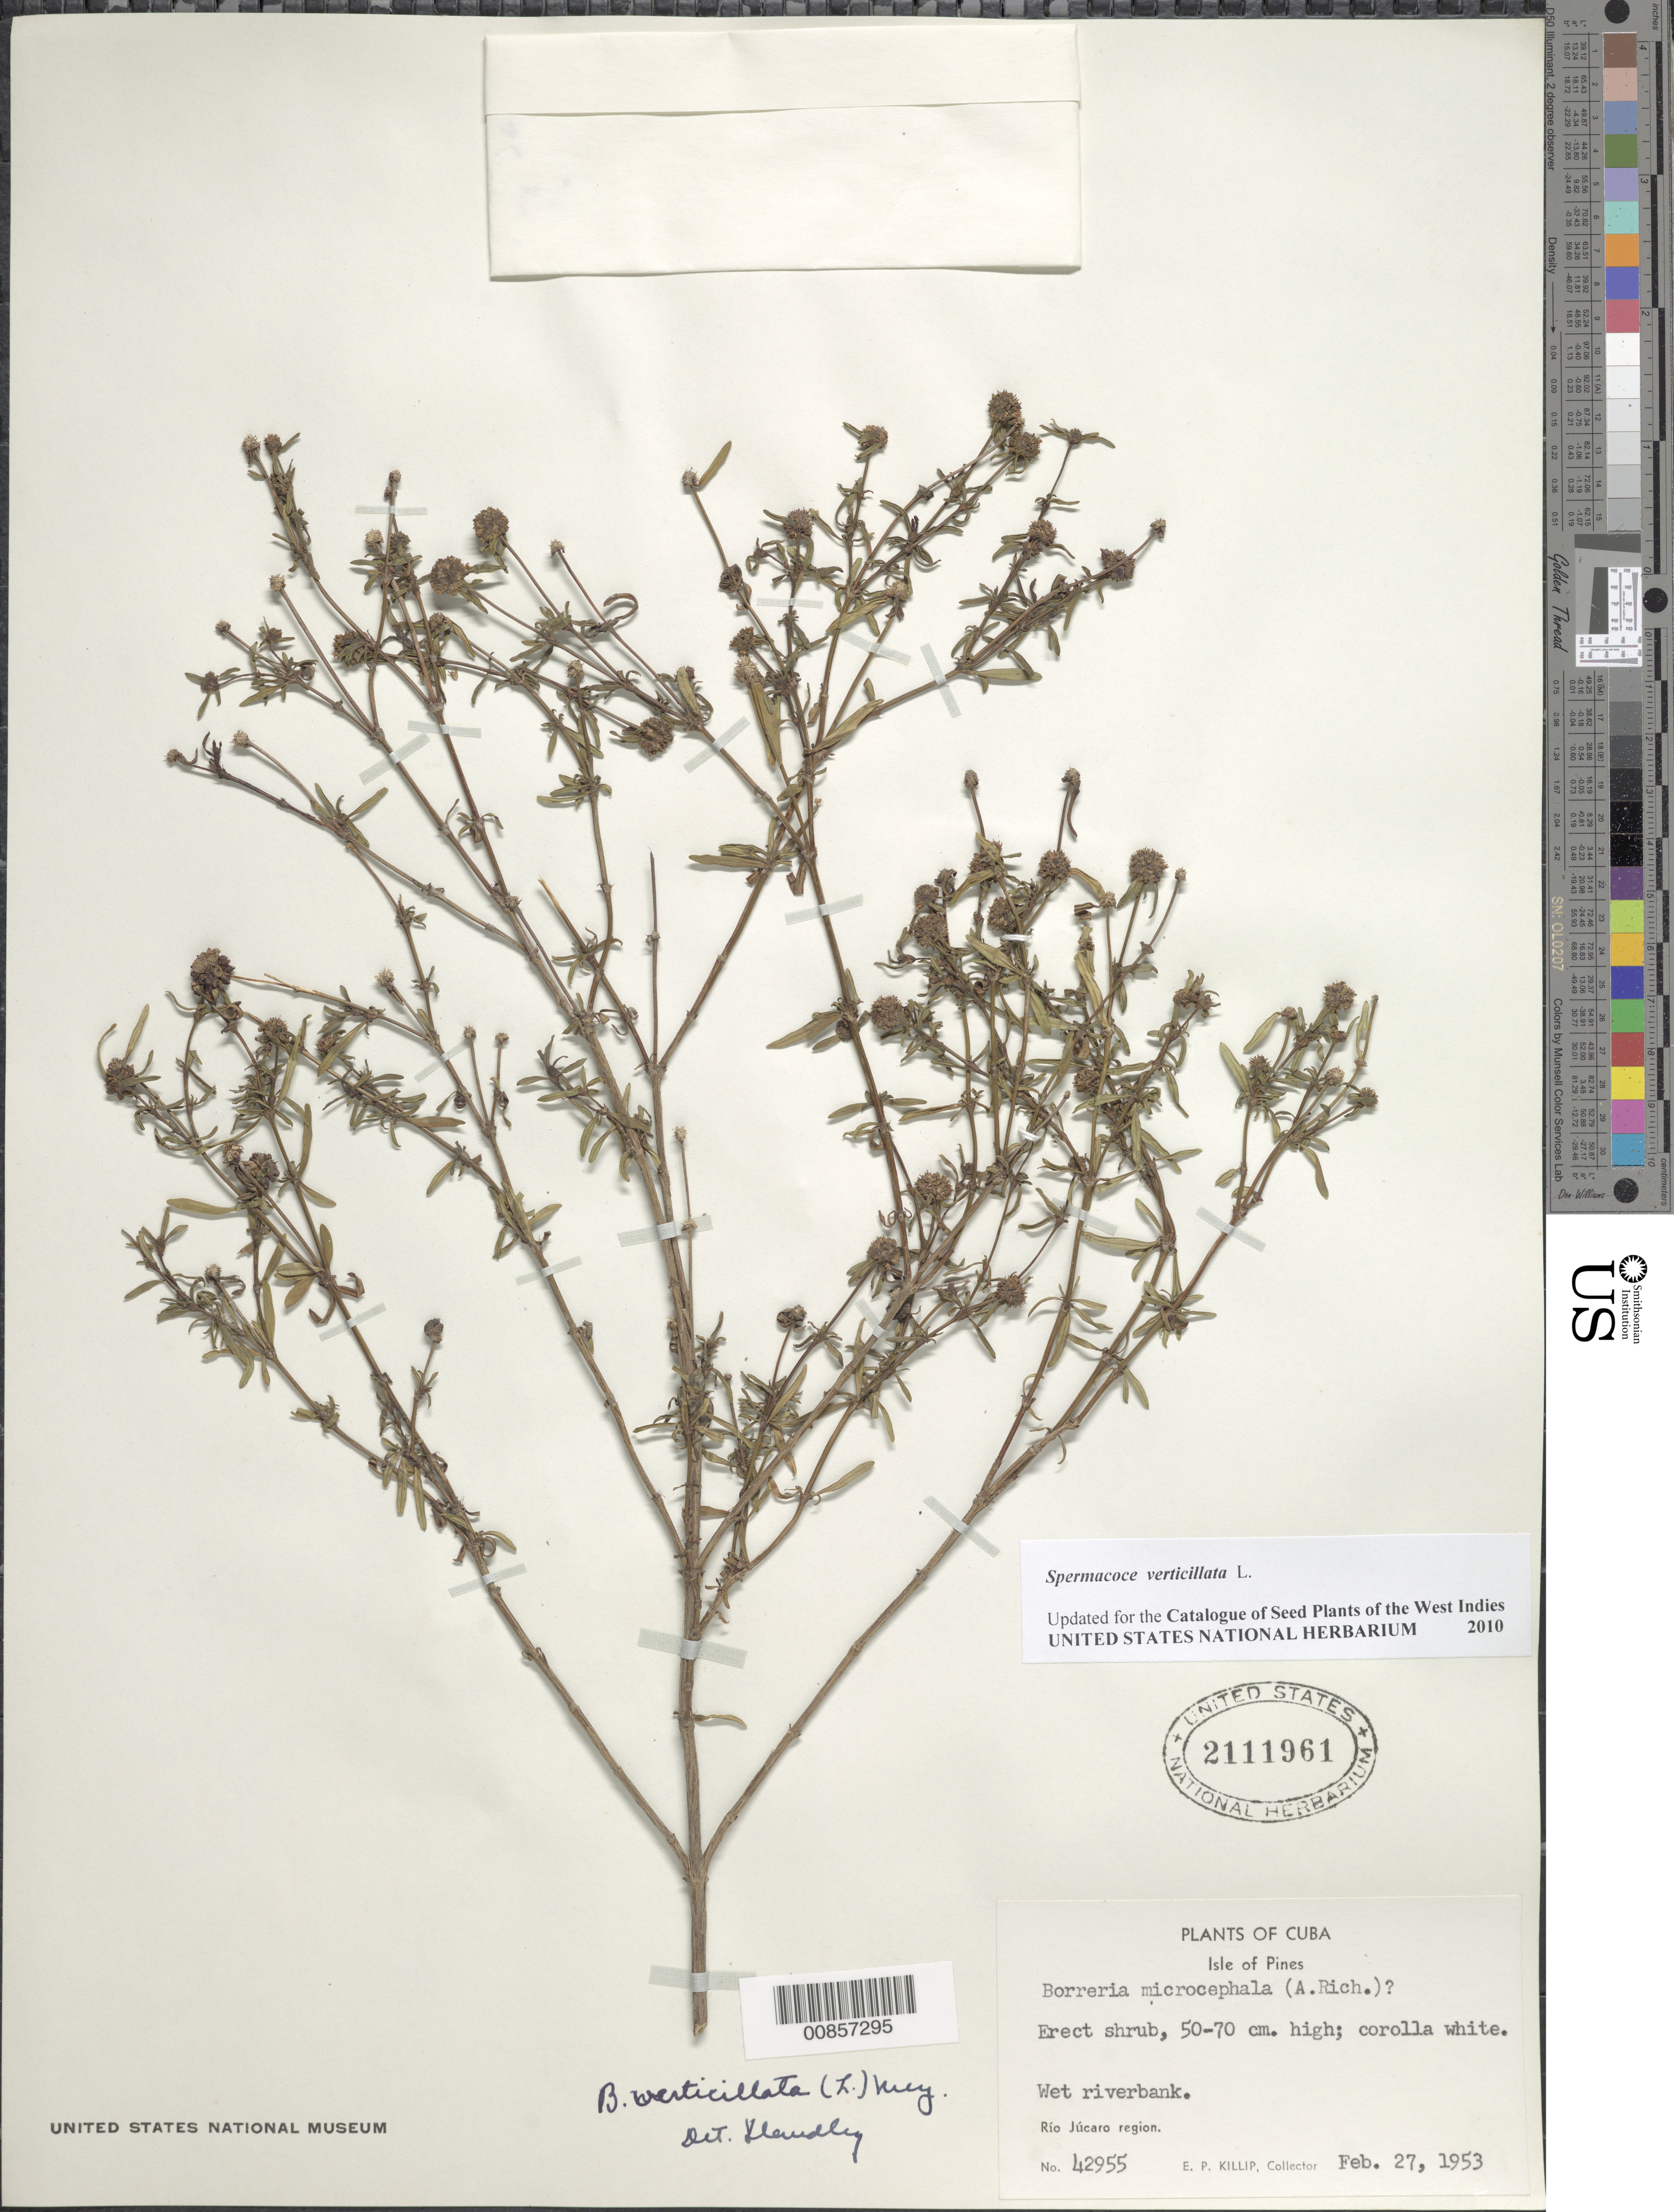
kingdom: Plantae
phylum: Tracheophyta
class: Magnoliopsida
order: Gentianales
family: Rubiaceae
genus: Spermacoce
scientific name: Spermacoce verticillata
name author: L.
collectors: E. P. Killip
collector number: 42955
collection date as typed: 27 Feb 1953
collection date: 1953-02-27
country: Cuba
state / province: Isla de La Juventud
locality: Rio Jucaro region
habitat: Wet riverbank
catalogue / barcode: US 2111961